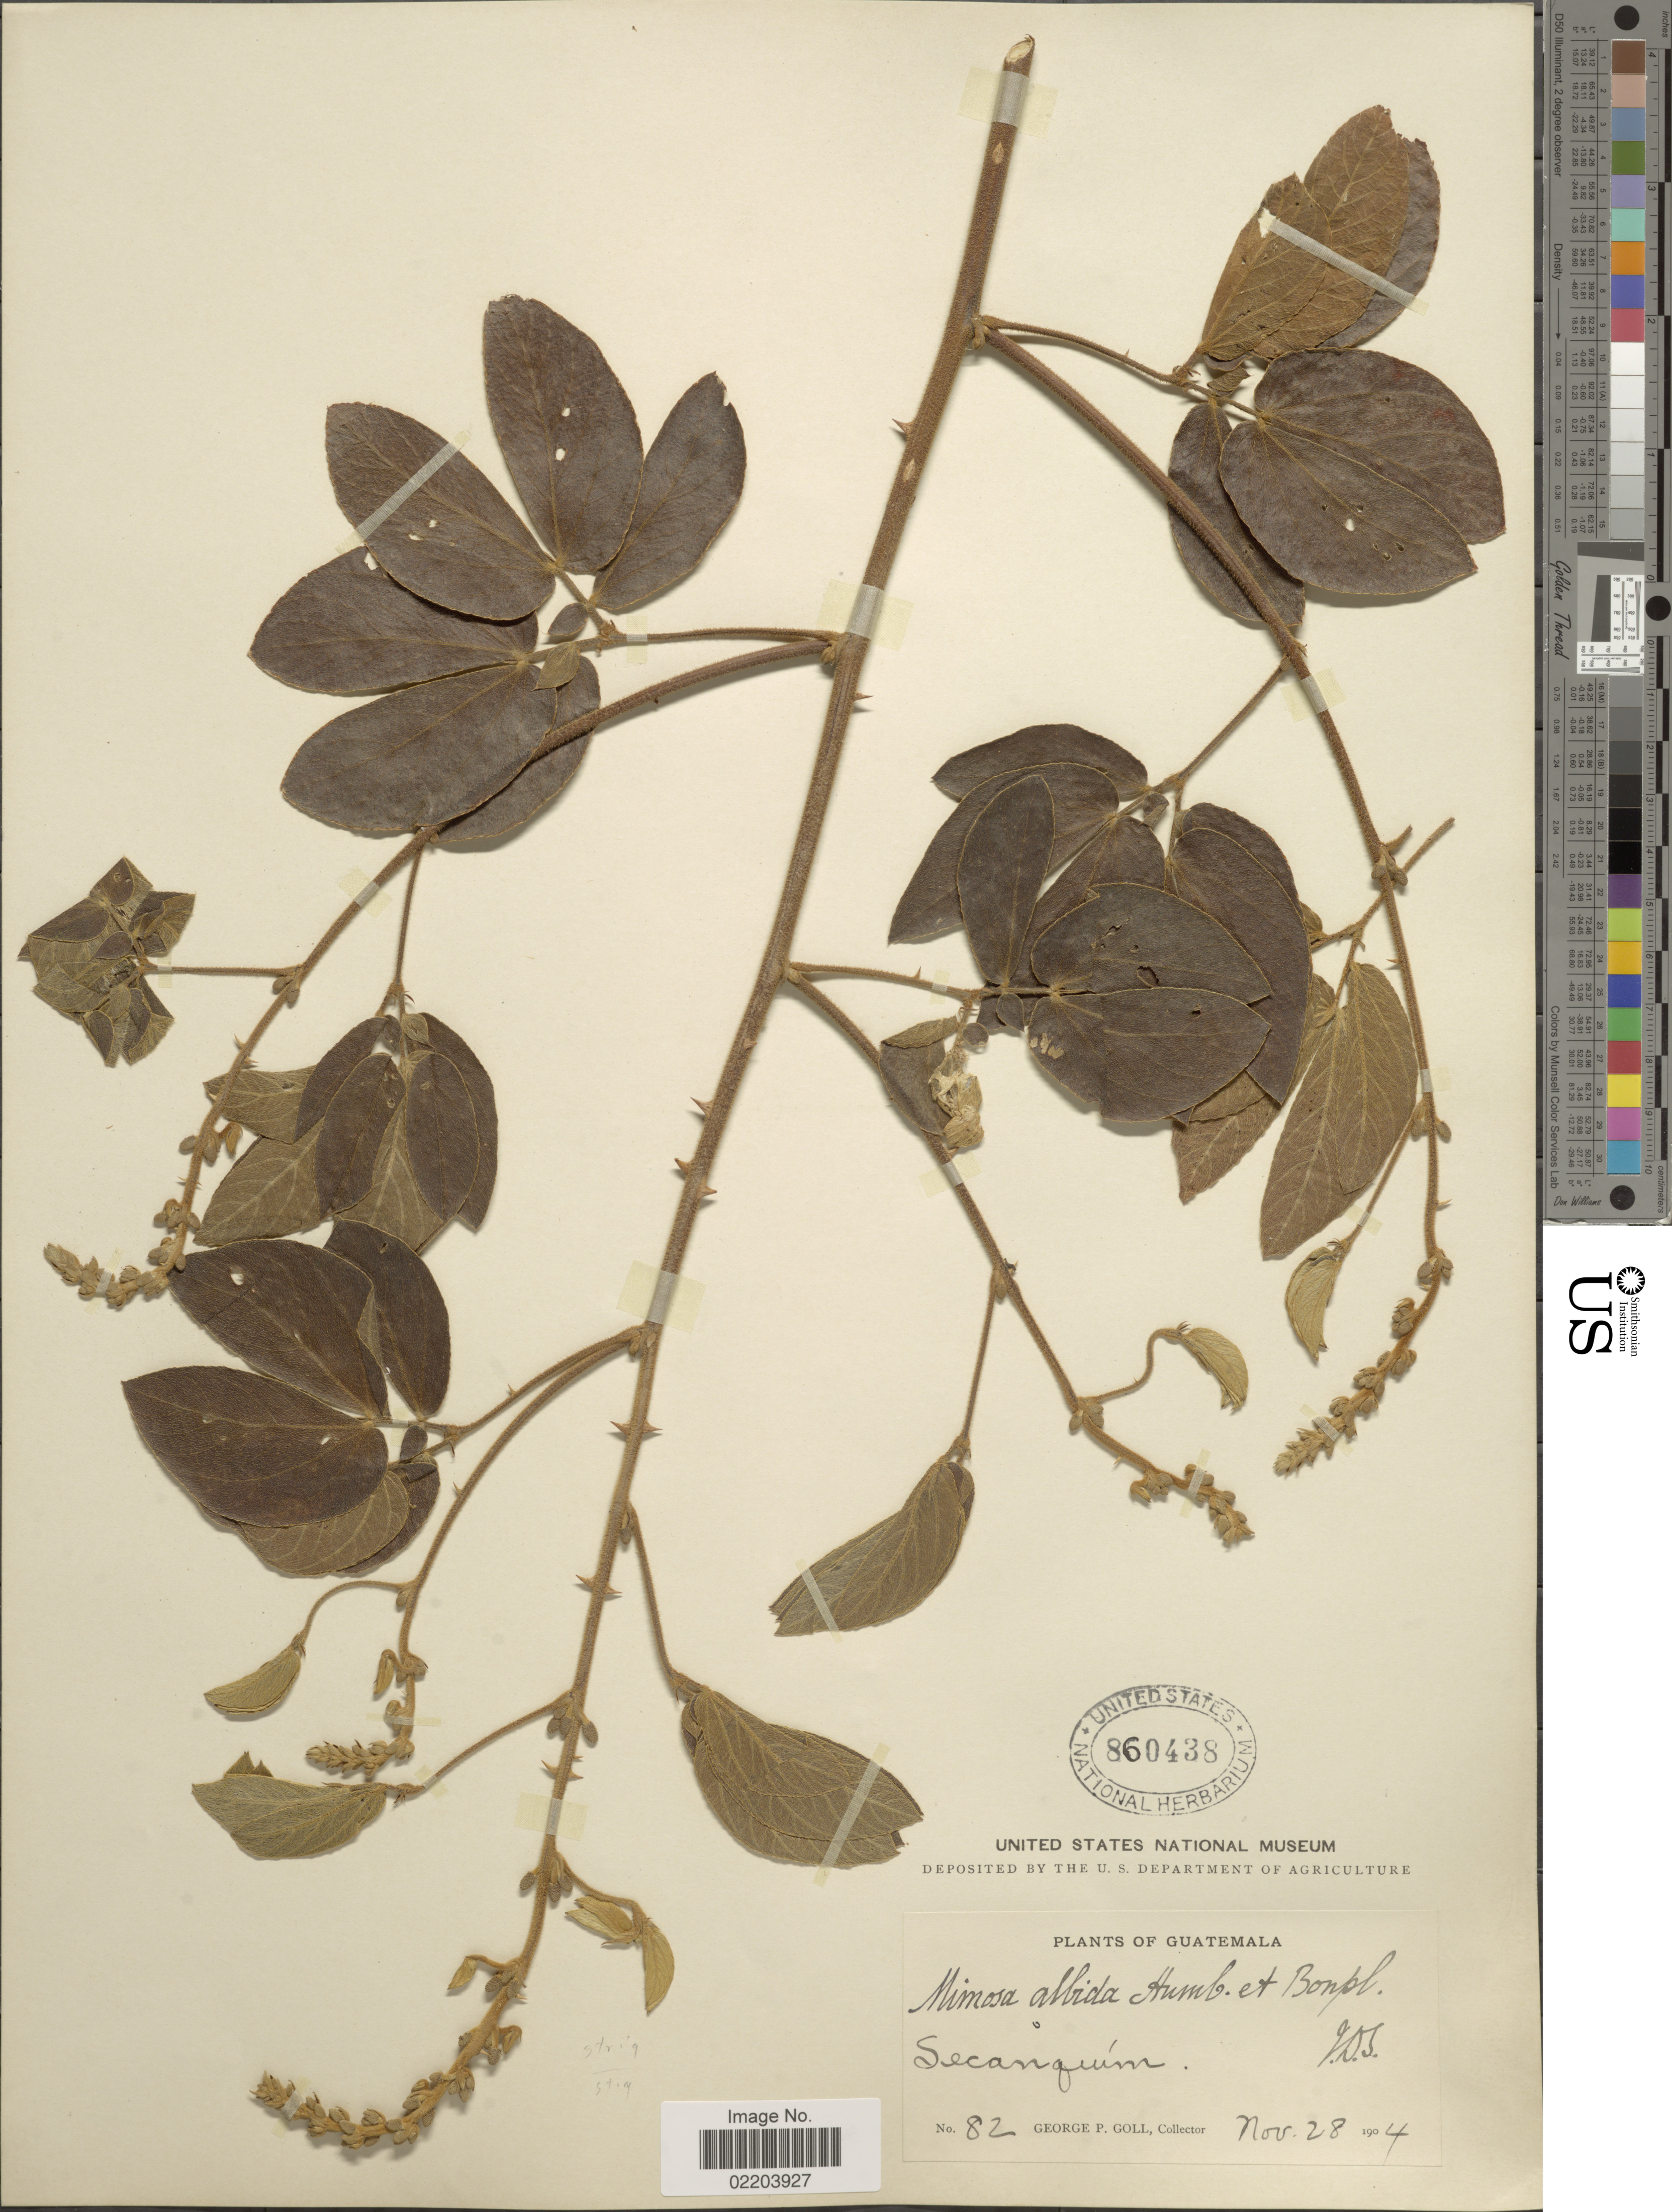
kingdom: Plantae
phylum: Tracheophyta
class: Magnoliopsida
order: Fabales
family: Fabaceae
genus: Mimosa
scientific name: Mimosa albida var. strigosa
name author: (Willd.) B.L. Rob.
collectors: G. P. Goll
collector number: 82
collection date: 1904-11-28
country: Guatemala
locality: Secanquím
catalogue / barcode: US 860438